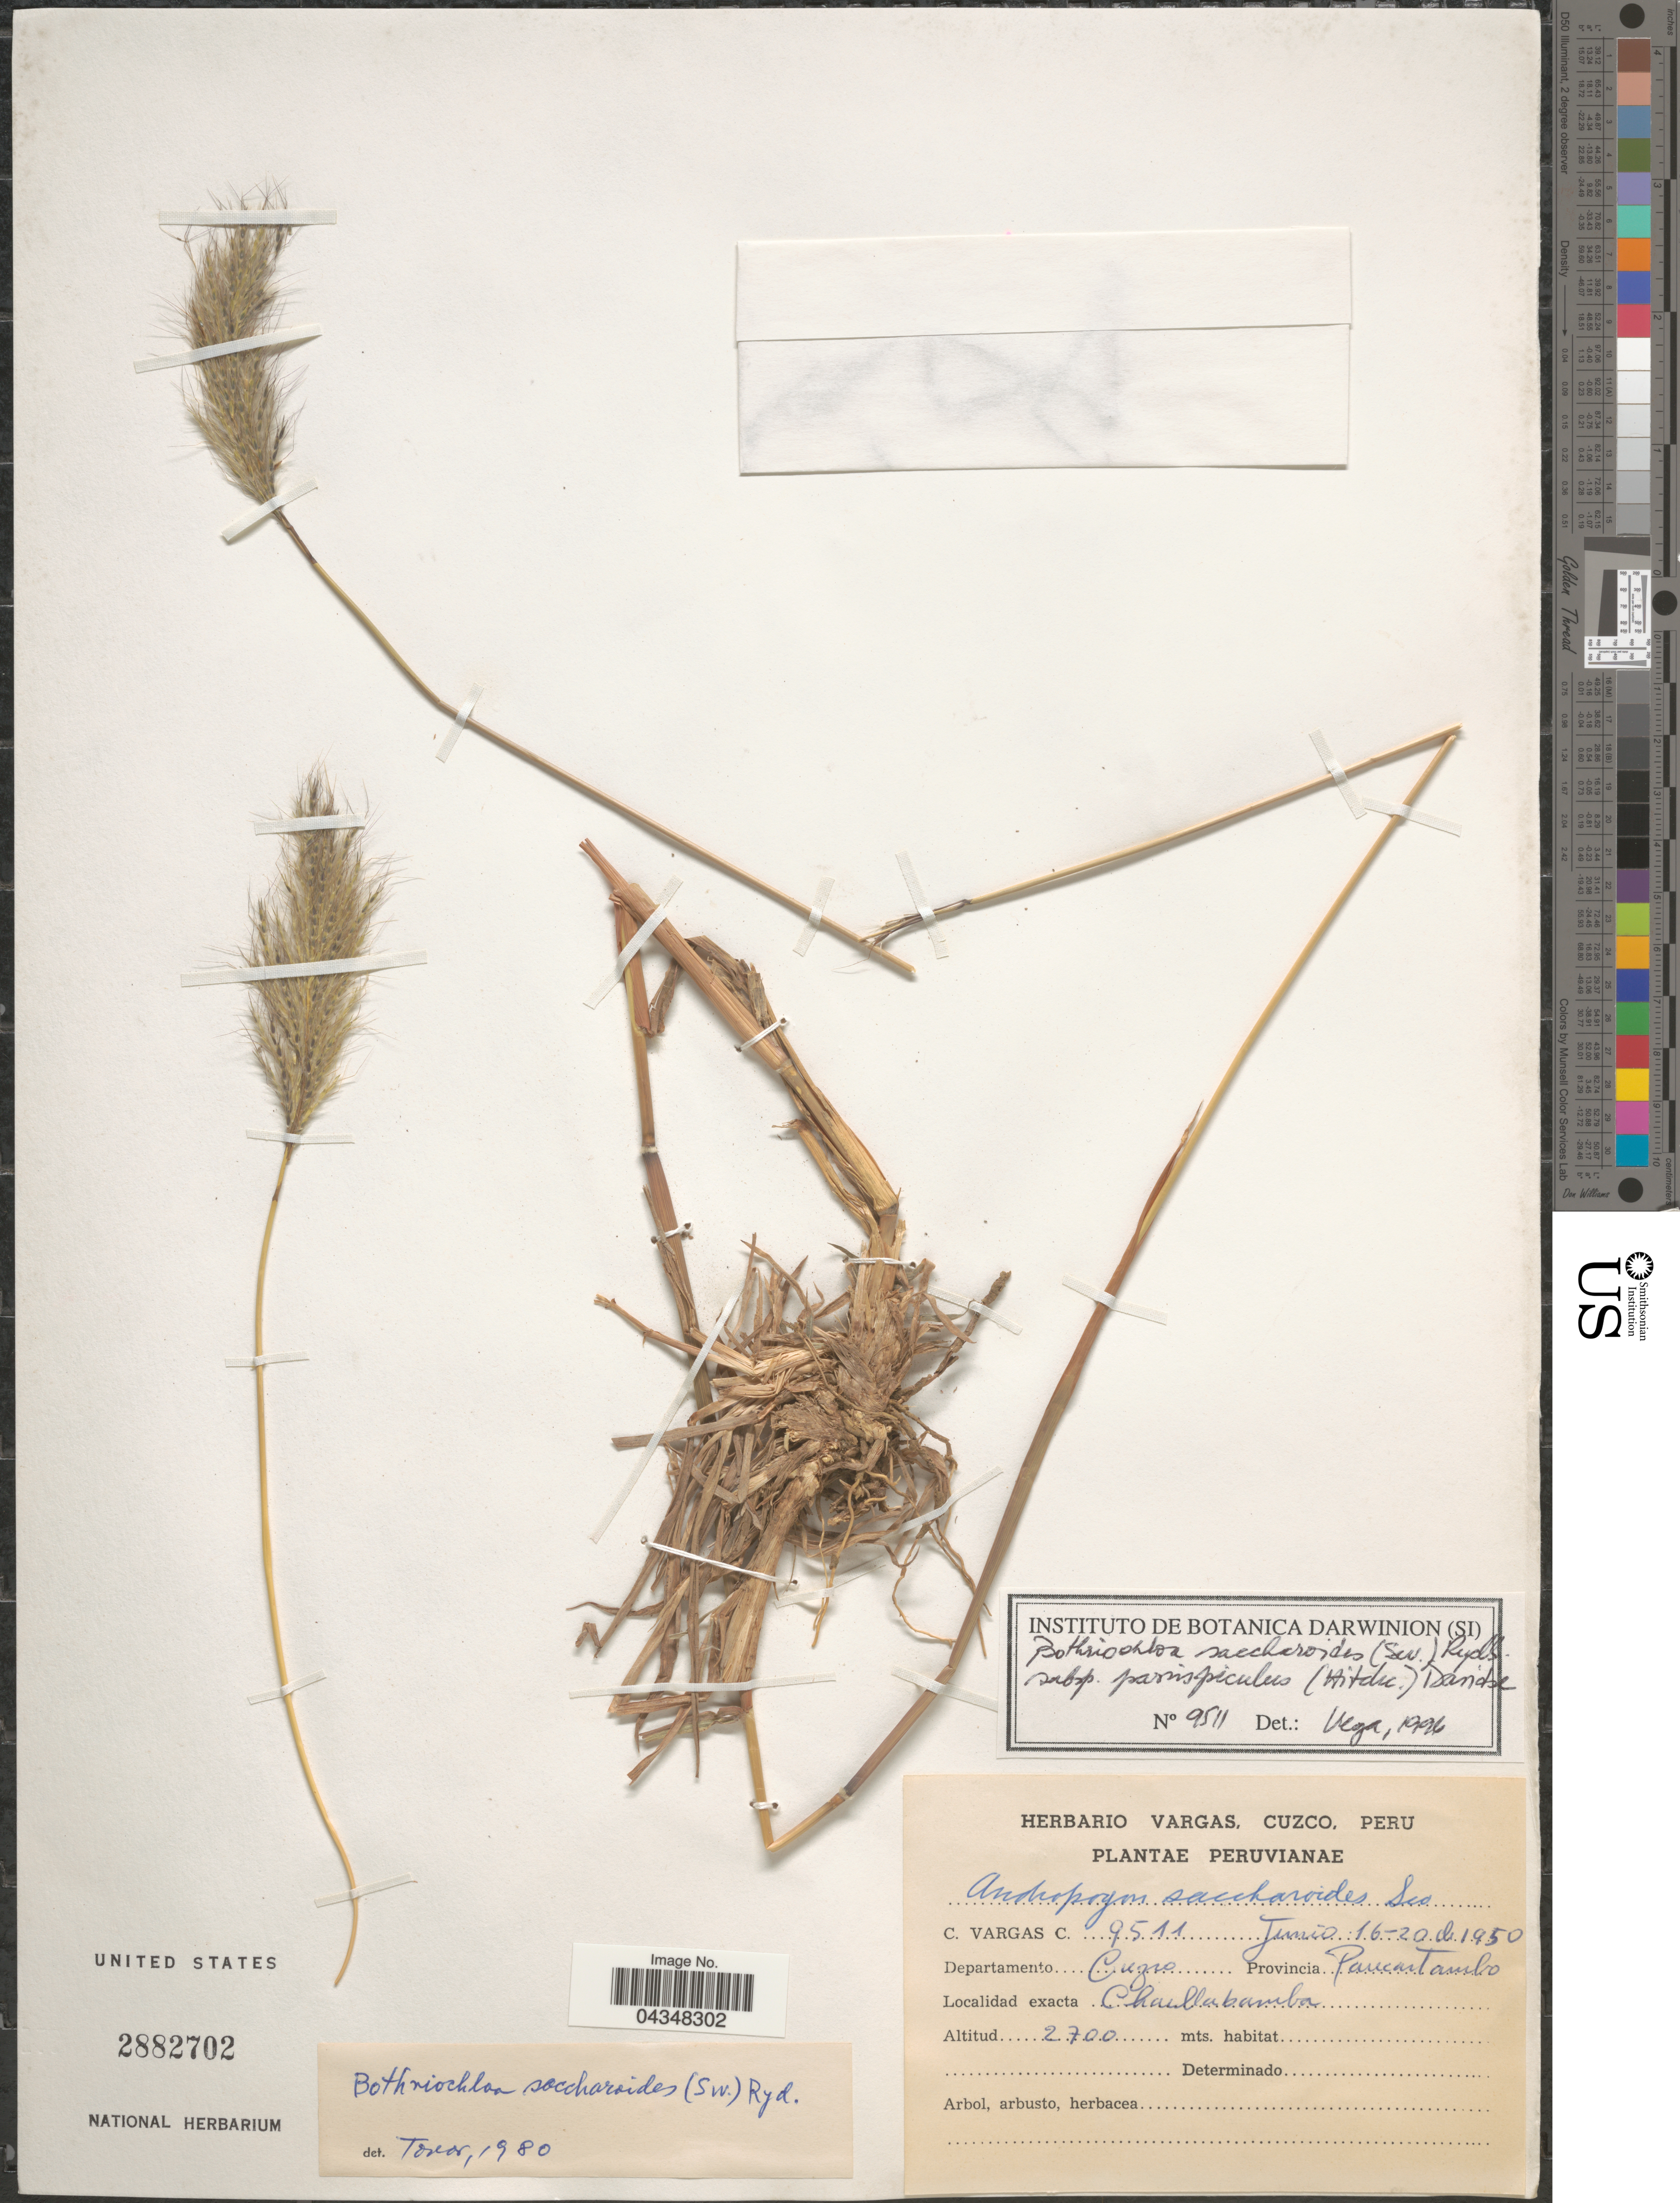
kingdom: Plantae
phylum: Tracheophyta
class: Liliopsida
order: Poales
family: Poaceae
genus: Bothriochloa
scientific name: Bothriochloa saccharoides var. parvispicula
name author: (Hitchc.) Tovar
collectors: C. Vargas Calderón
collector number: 9511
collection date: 1950-06-16/1950-06-20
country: Peru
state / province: Cusco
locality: Departamento Cuzco. Provincia Paucartambo. Challabamba.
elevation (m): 2700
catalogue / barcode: US 2882702